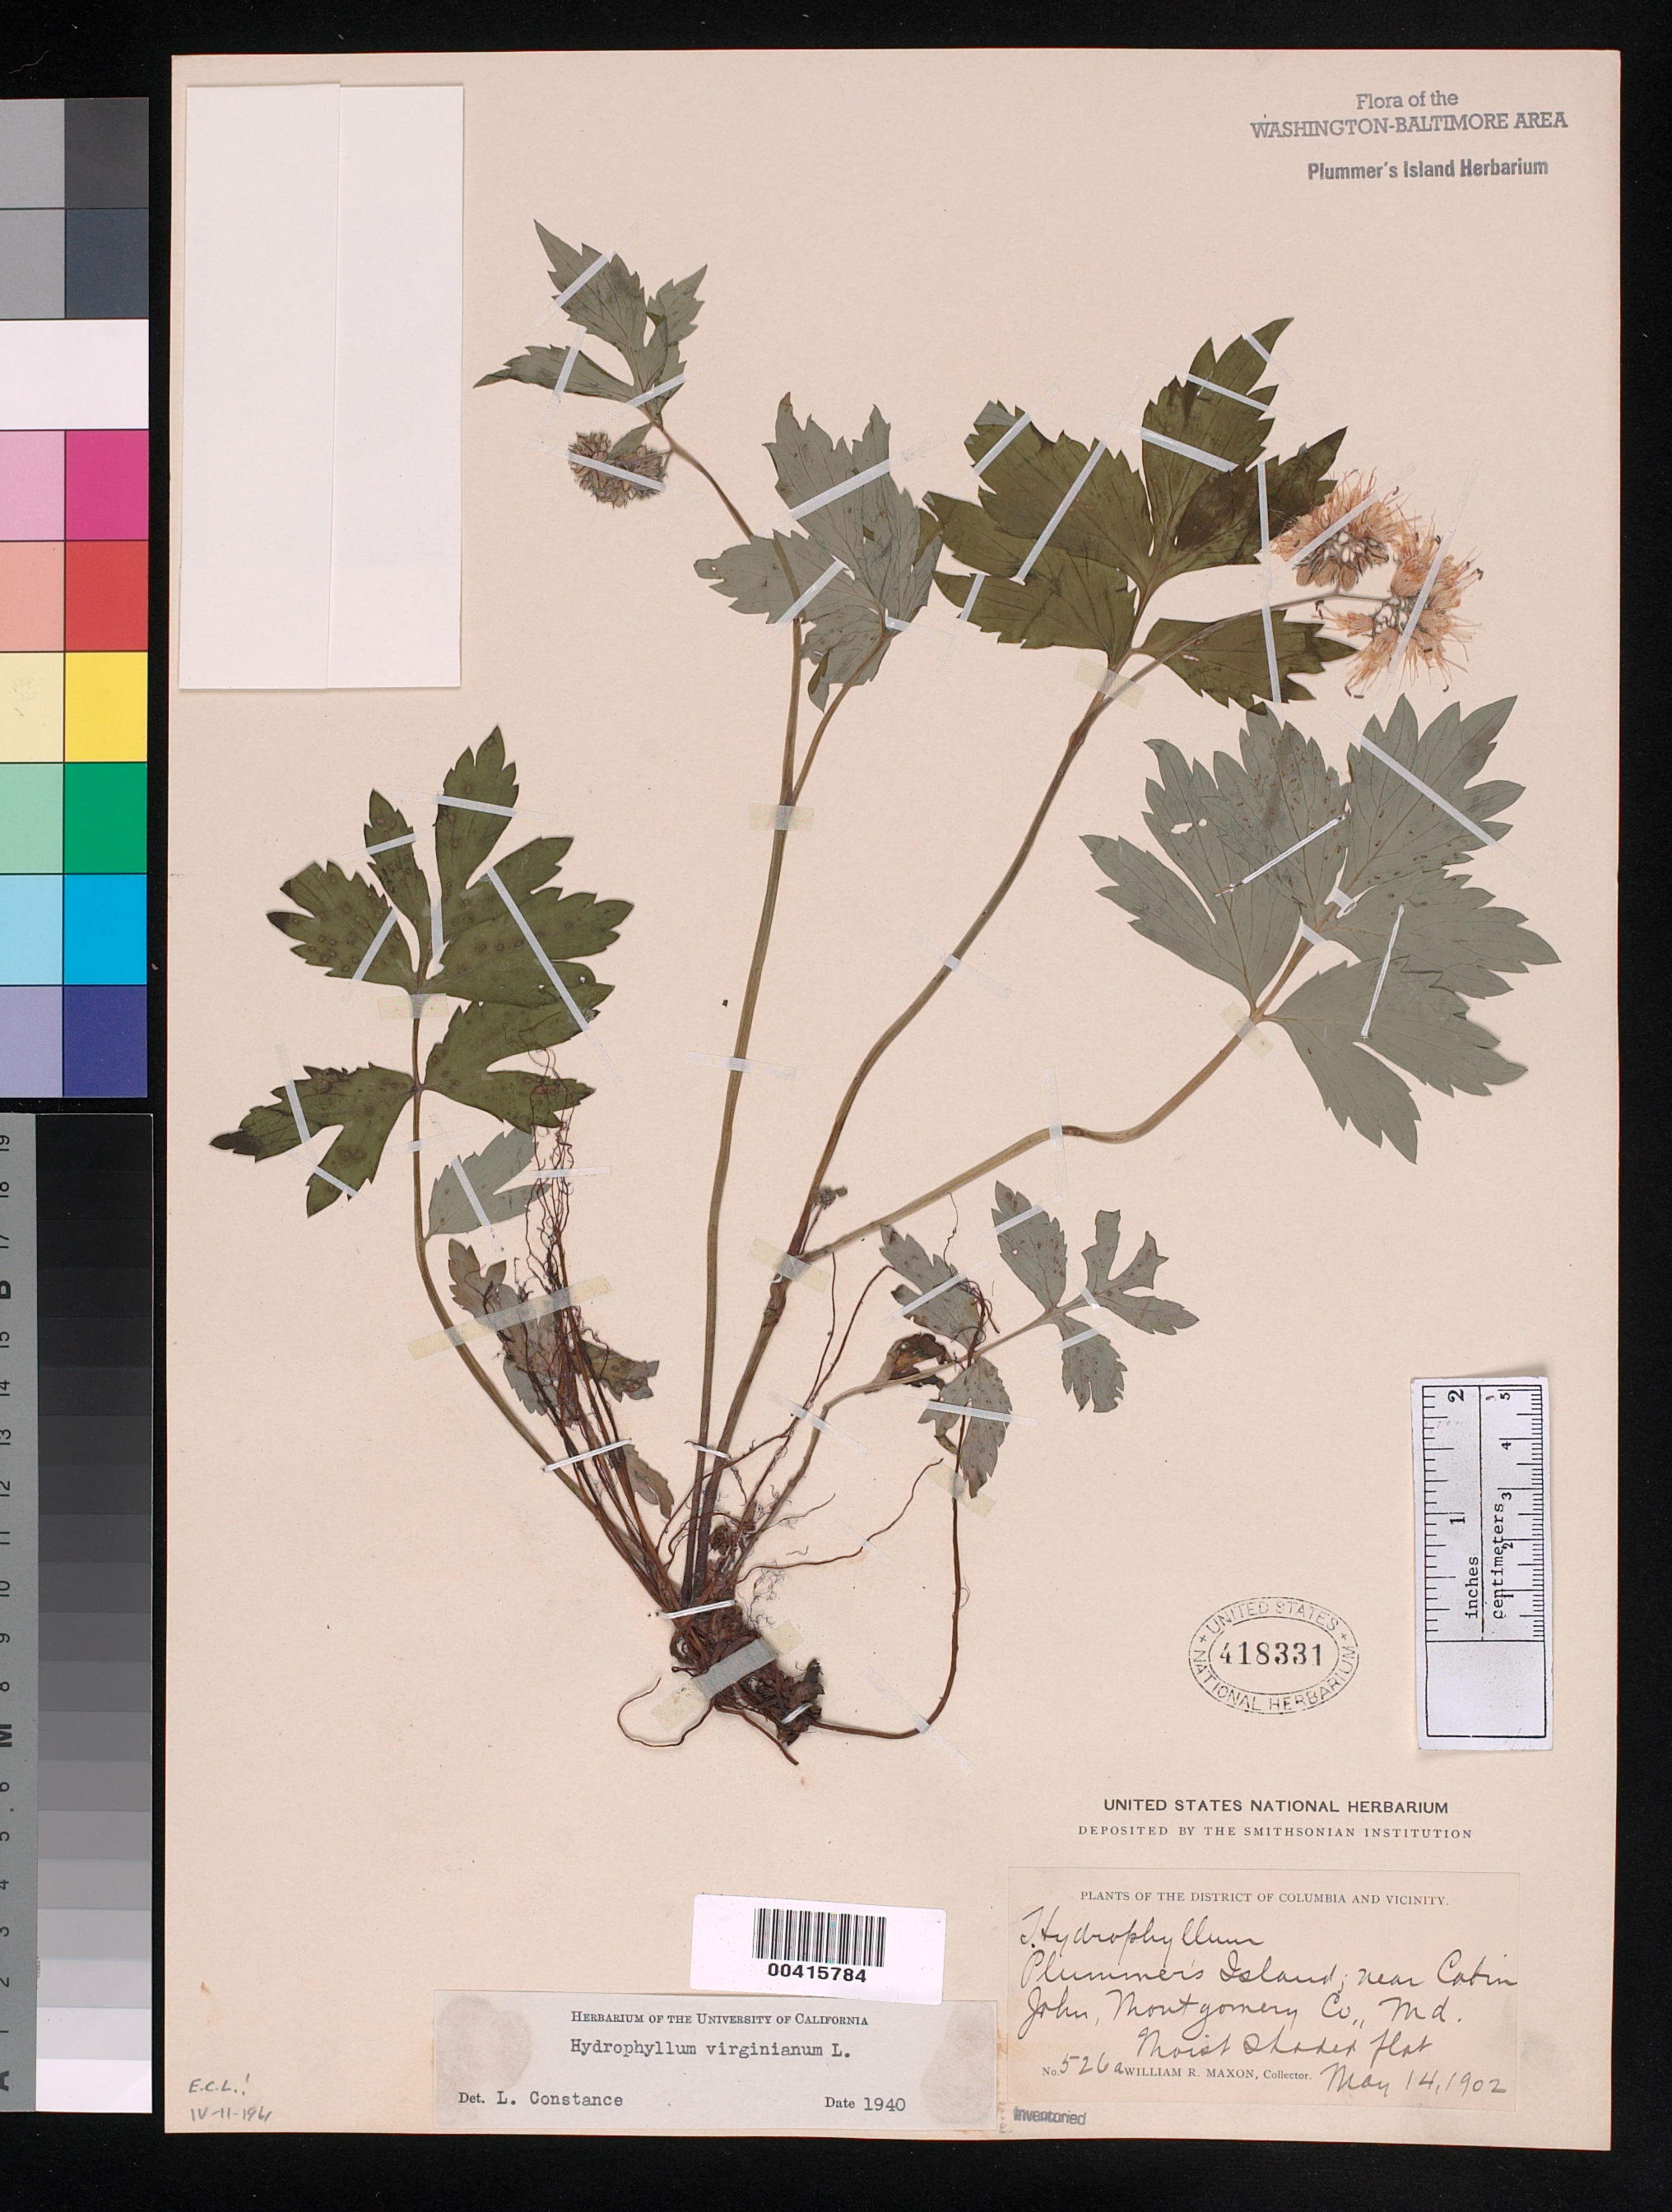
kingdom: Plantae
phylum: Tracheophyta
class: Magnoliopsida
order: Boraginales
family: Hydrophyllaceae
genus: Hydrophyllum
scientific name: Hydrophyllum virginianum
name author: L.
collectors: W. R. Maxon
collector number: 526A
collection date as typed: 14 May 1902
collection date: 1902-05-14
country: United States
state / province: Maryland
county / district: Montgomery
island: Plummers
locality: Plummer's Island C. & O. Canal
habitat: Moist, shaded flat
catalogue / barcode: US 418331